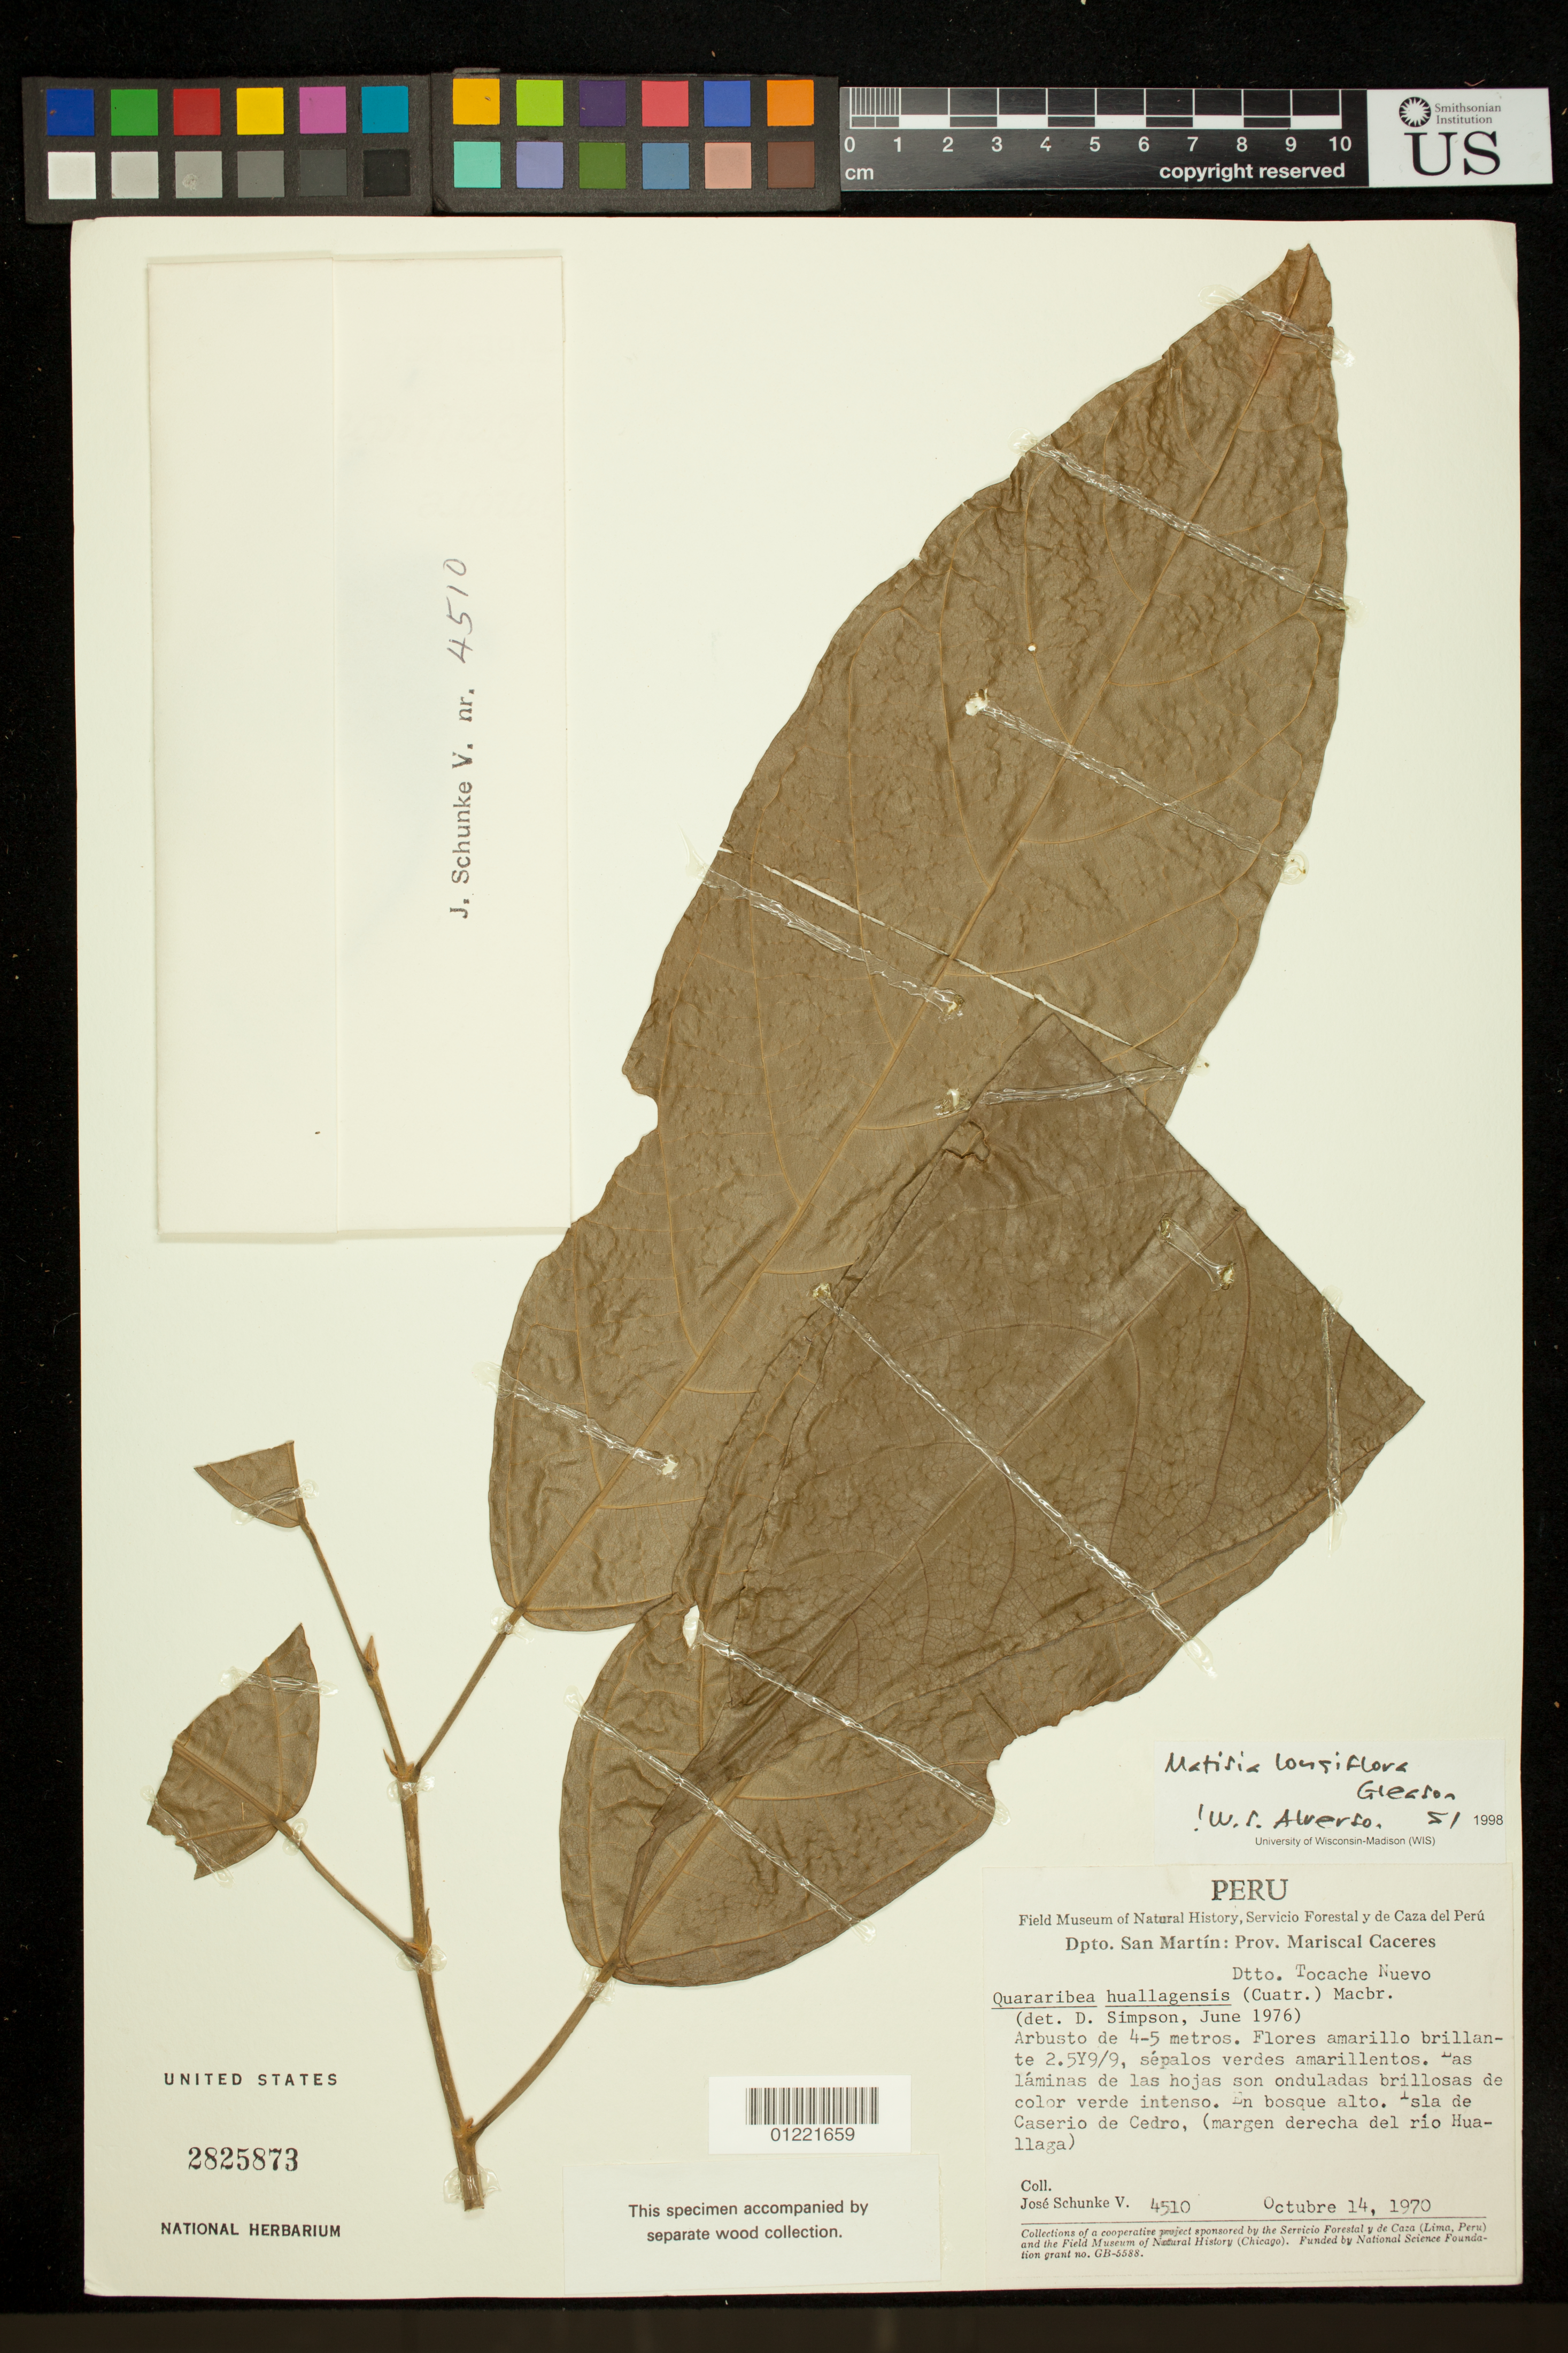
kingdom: Plantae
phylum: Tracheophyta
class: Magnoliopsida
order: Malvales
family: Malvaceae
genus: Matisia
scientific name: Matisia longiflora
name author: Gleason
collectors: J. Schunke Vigo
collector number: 4510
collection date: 1970-10-14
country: Peru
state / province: San Martín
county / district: Mariscal Cáceres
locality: Prov. Mariscal Caceres, Dtto. Tocache Nuevo. En bosque alto. Isla de Caserio de Cedro (margen derecha del rio Huallaga).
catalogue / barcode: US 2825873